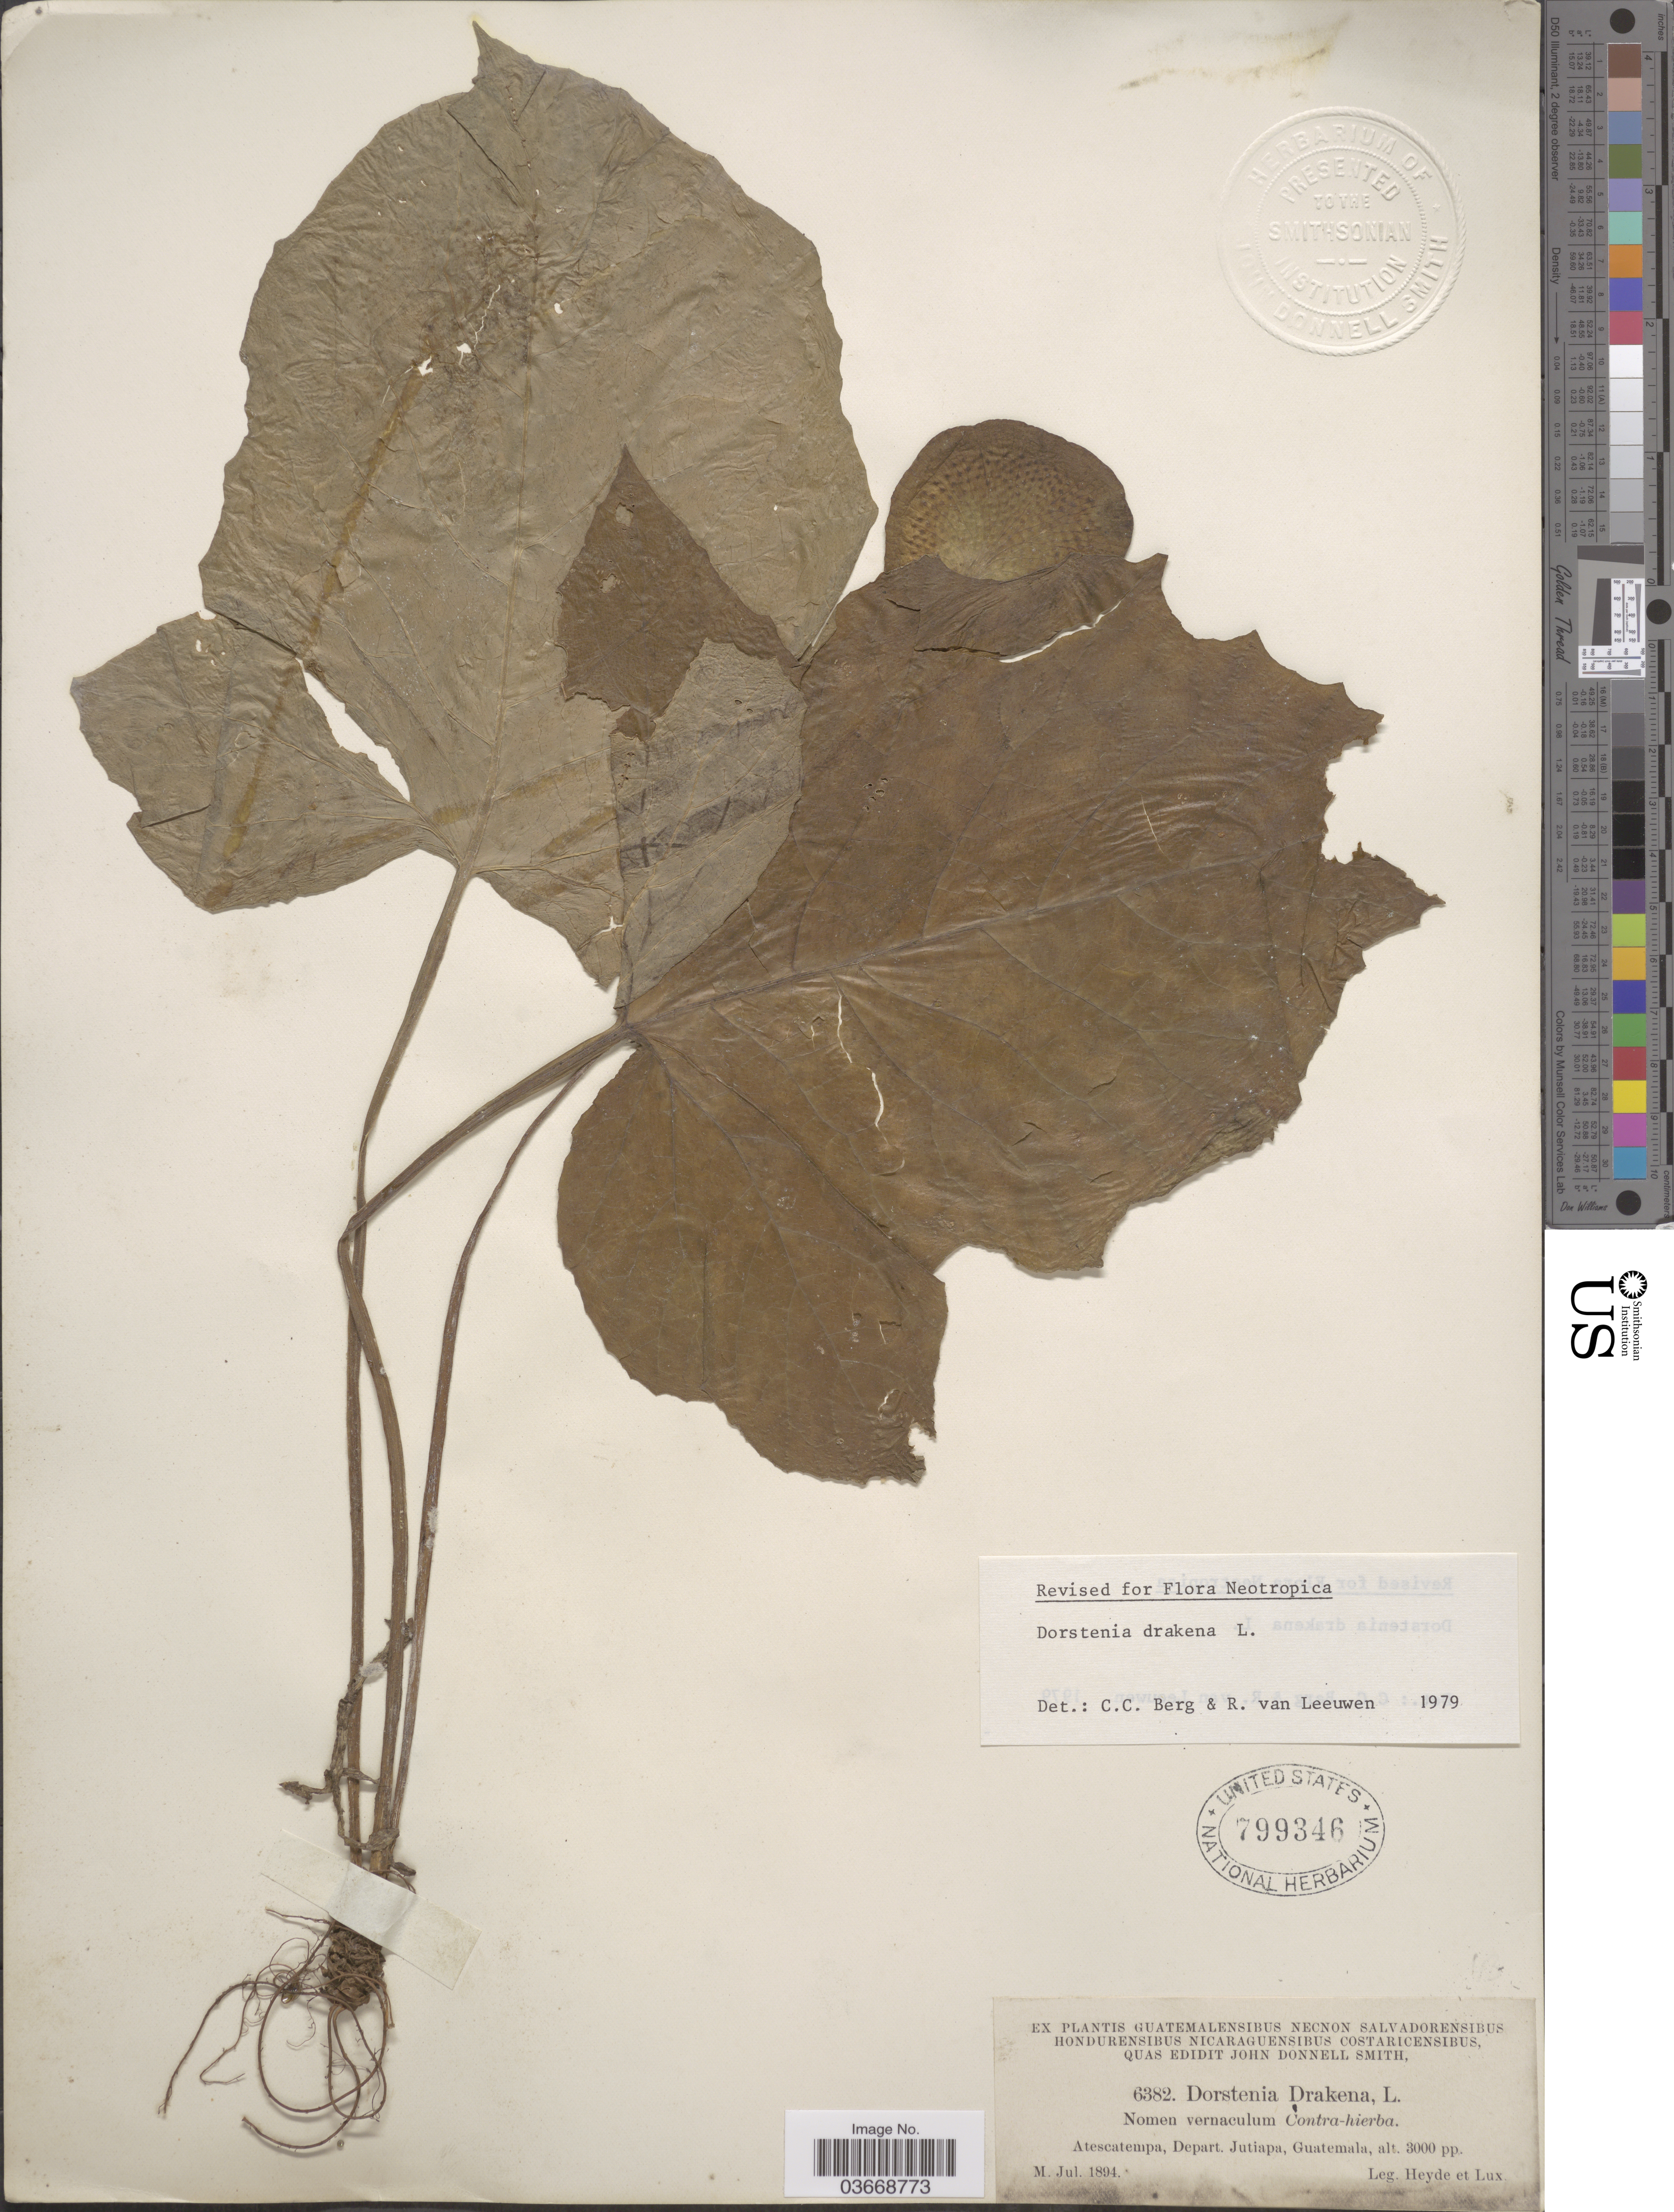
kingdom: Plantae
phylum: Tracheophyta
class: Magnoliopsida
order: Rosales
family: Moraceae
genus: Dorstenia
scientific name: Dorstenia drakena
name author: L.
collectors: Heyde & Lux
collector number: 6382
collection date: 1894-07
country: Guatemala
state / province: Jutiapa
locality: Atescatempa, Depart. Jutiapa.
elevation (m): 914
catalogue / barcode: US 799346